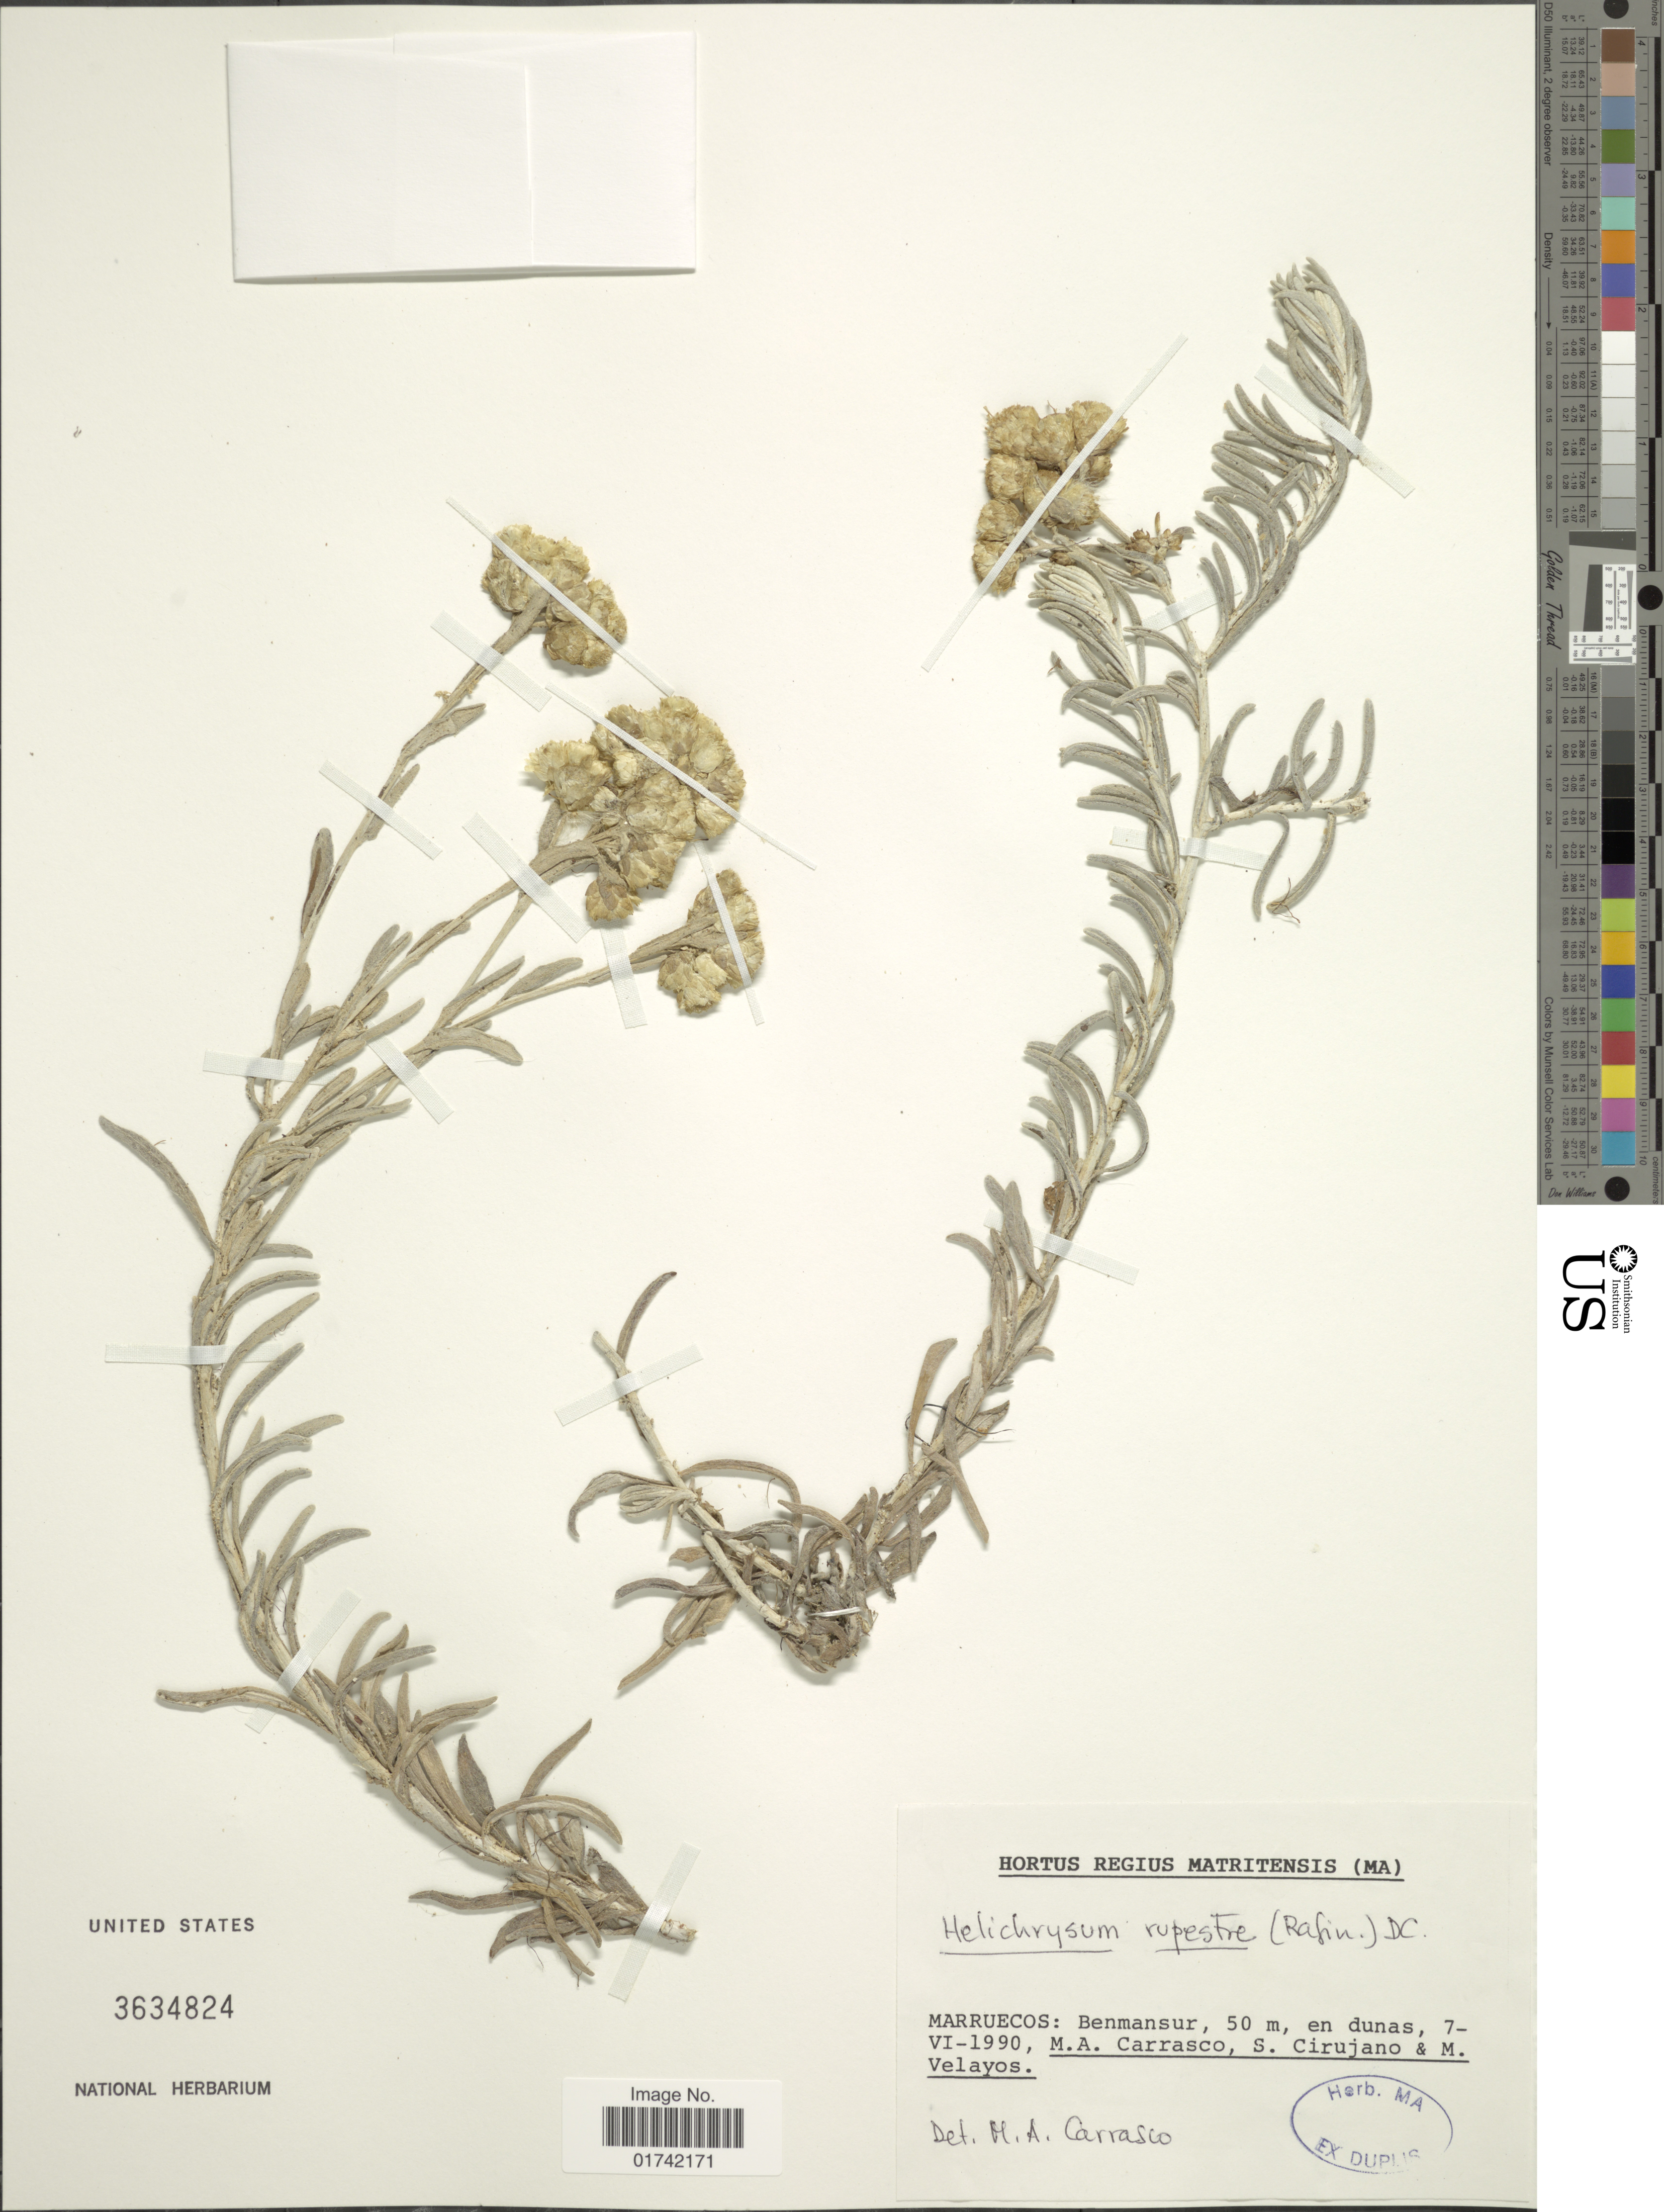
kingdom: Plantae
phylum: Tracheophyta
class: Magnoliopsida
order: Asterales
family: Asteraceae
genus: Helichrysum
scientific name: Helichrysum rupestre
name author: (Raf.) DC.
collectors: M. A. Carrasco, S. Cirujano & M. Velayos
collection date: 1990-06-07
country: Morocco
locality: Marruecos: Benmansur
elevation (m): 50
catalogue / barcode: US 3634824